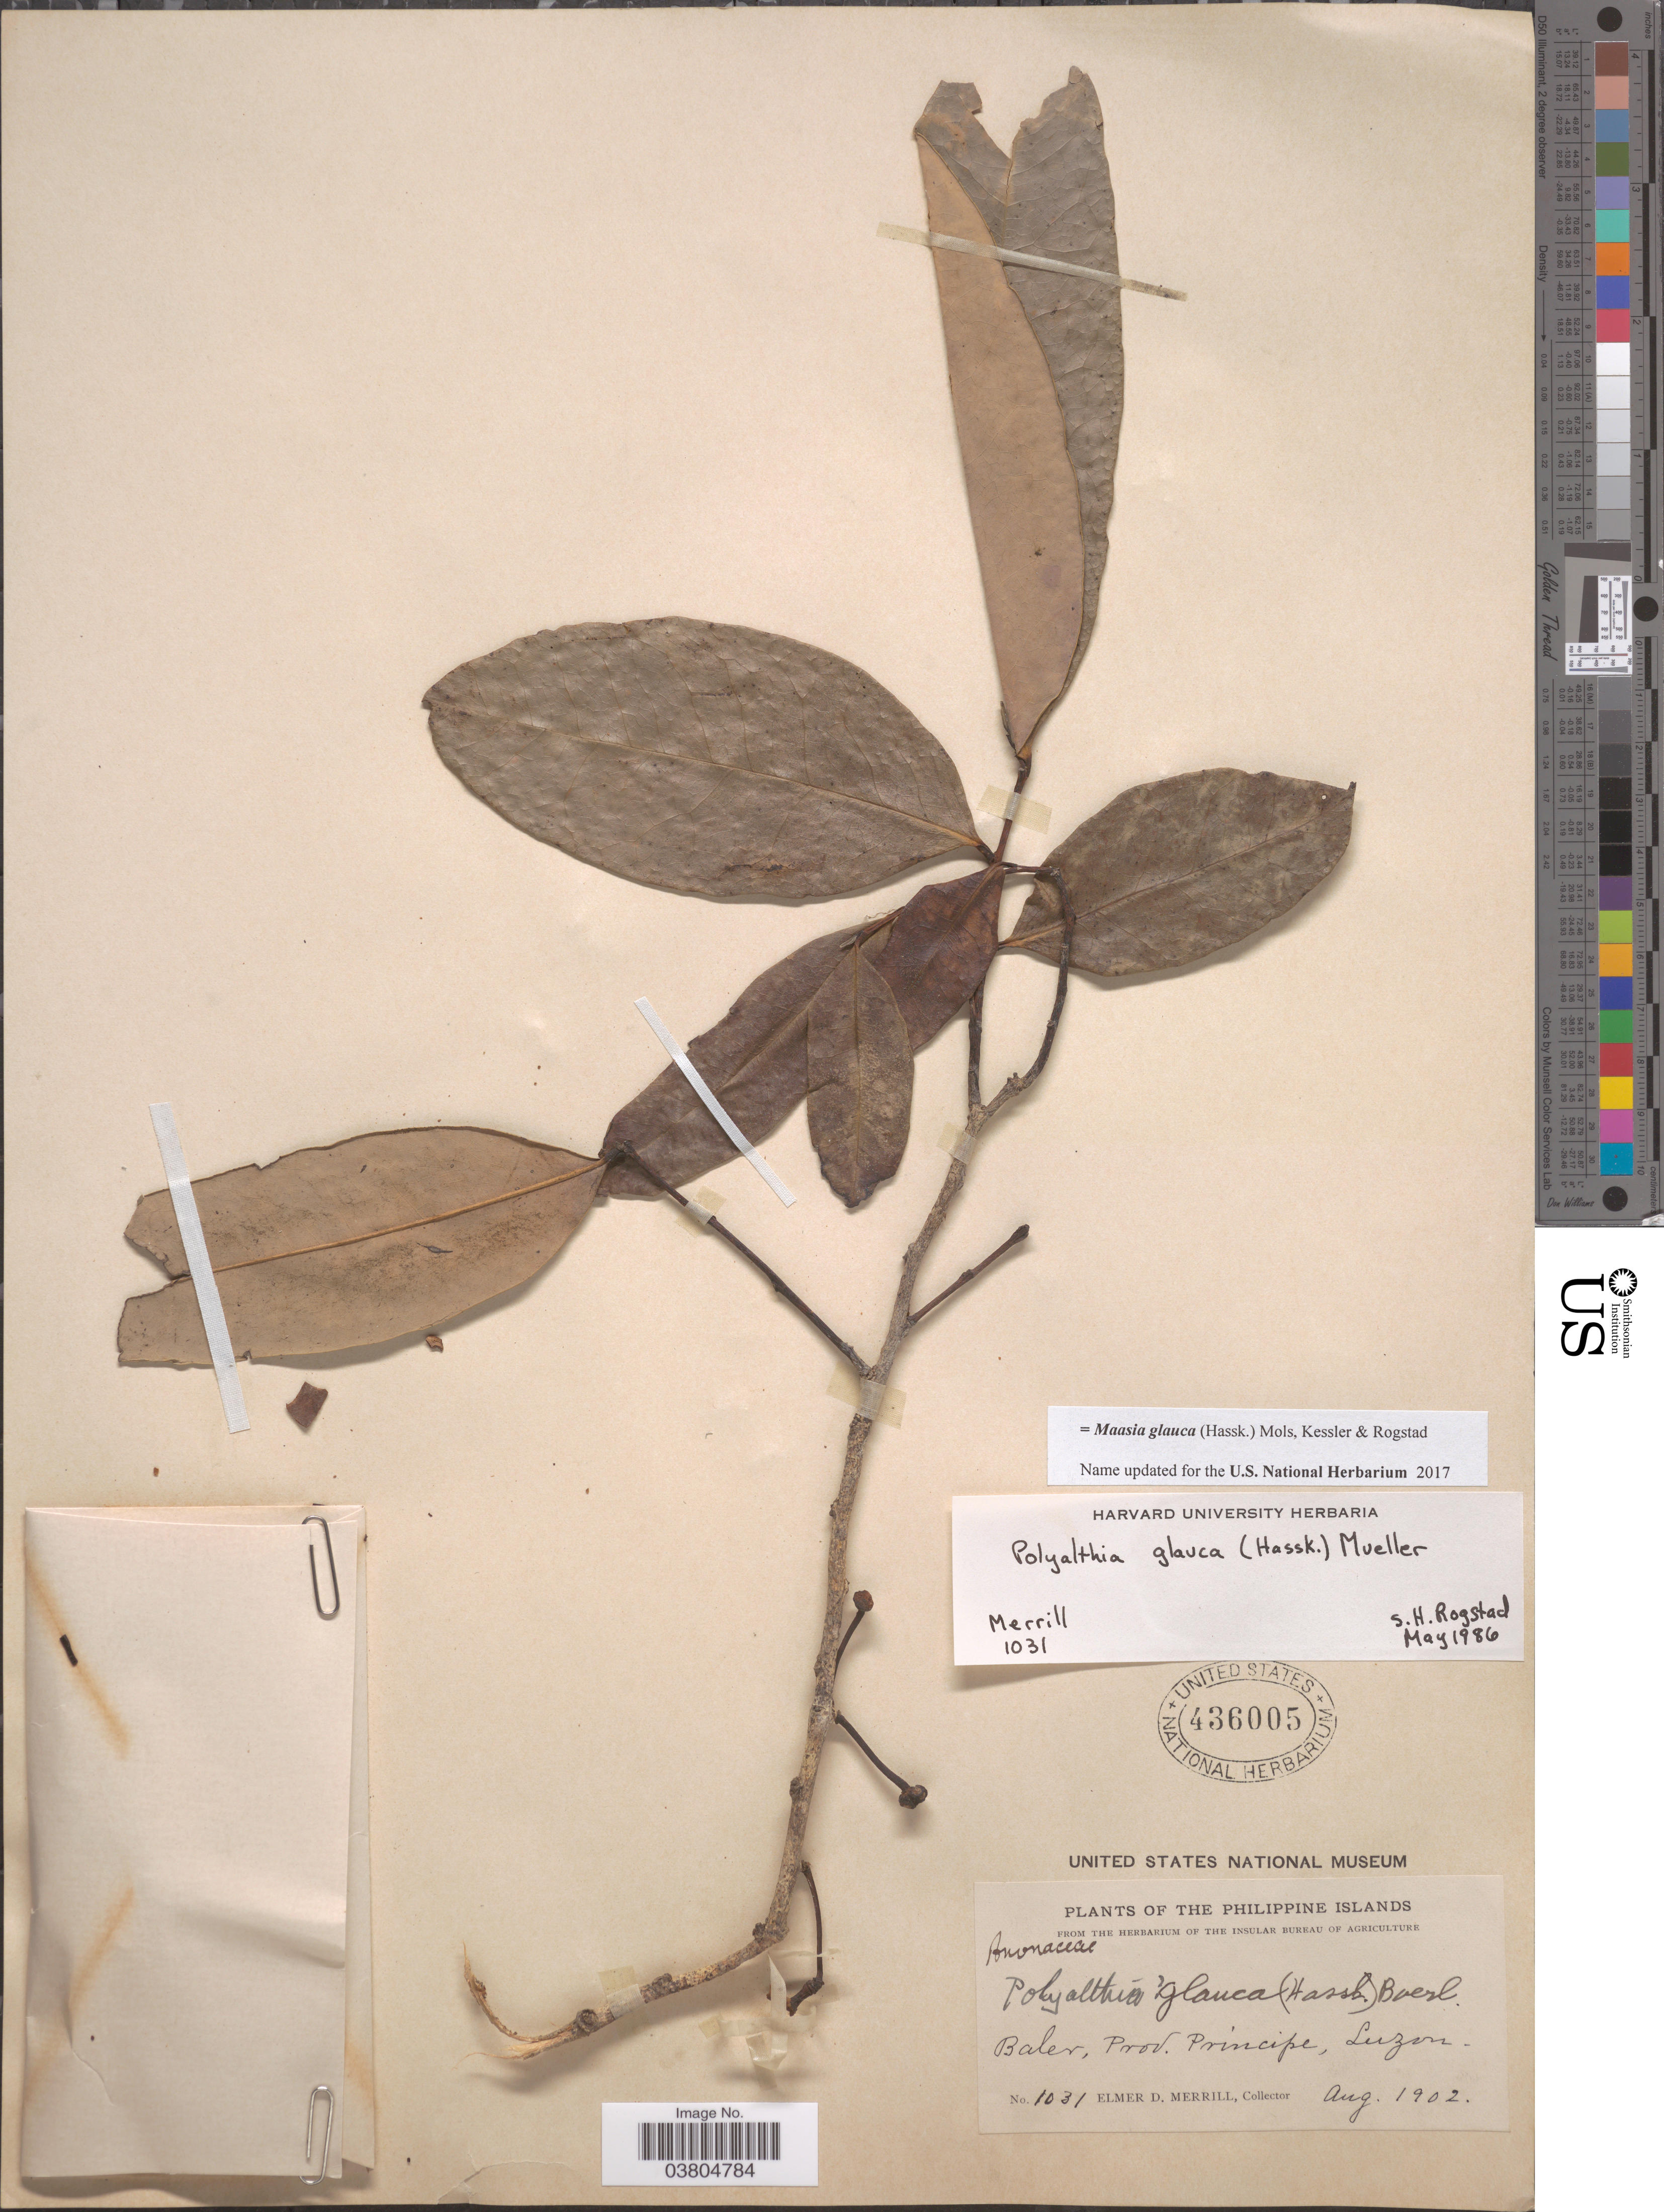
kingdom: Plantae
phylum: Tracheophyta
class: Magnoliopsida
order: Magnoliales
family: Annonaceae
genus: Maasia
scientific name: Maasia glauca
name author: (Hassk.) Mols et al.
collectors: E. D. Merrill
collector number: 1031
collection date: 1902-08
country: Philippines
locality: The Philippine Islands. Baler, Prov. Principe, Luzon.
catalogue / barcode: US 436005